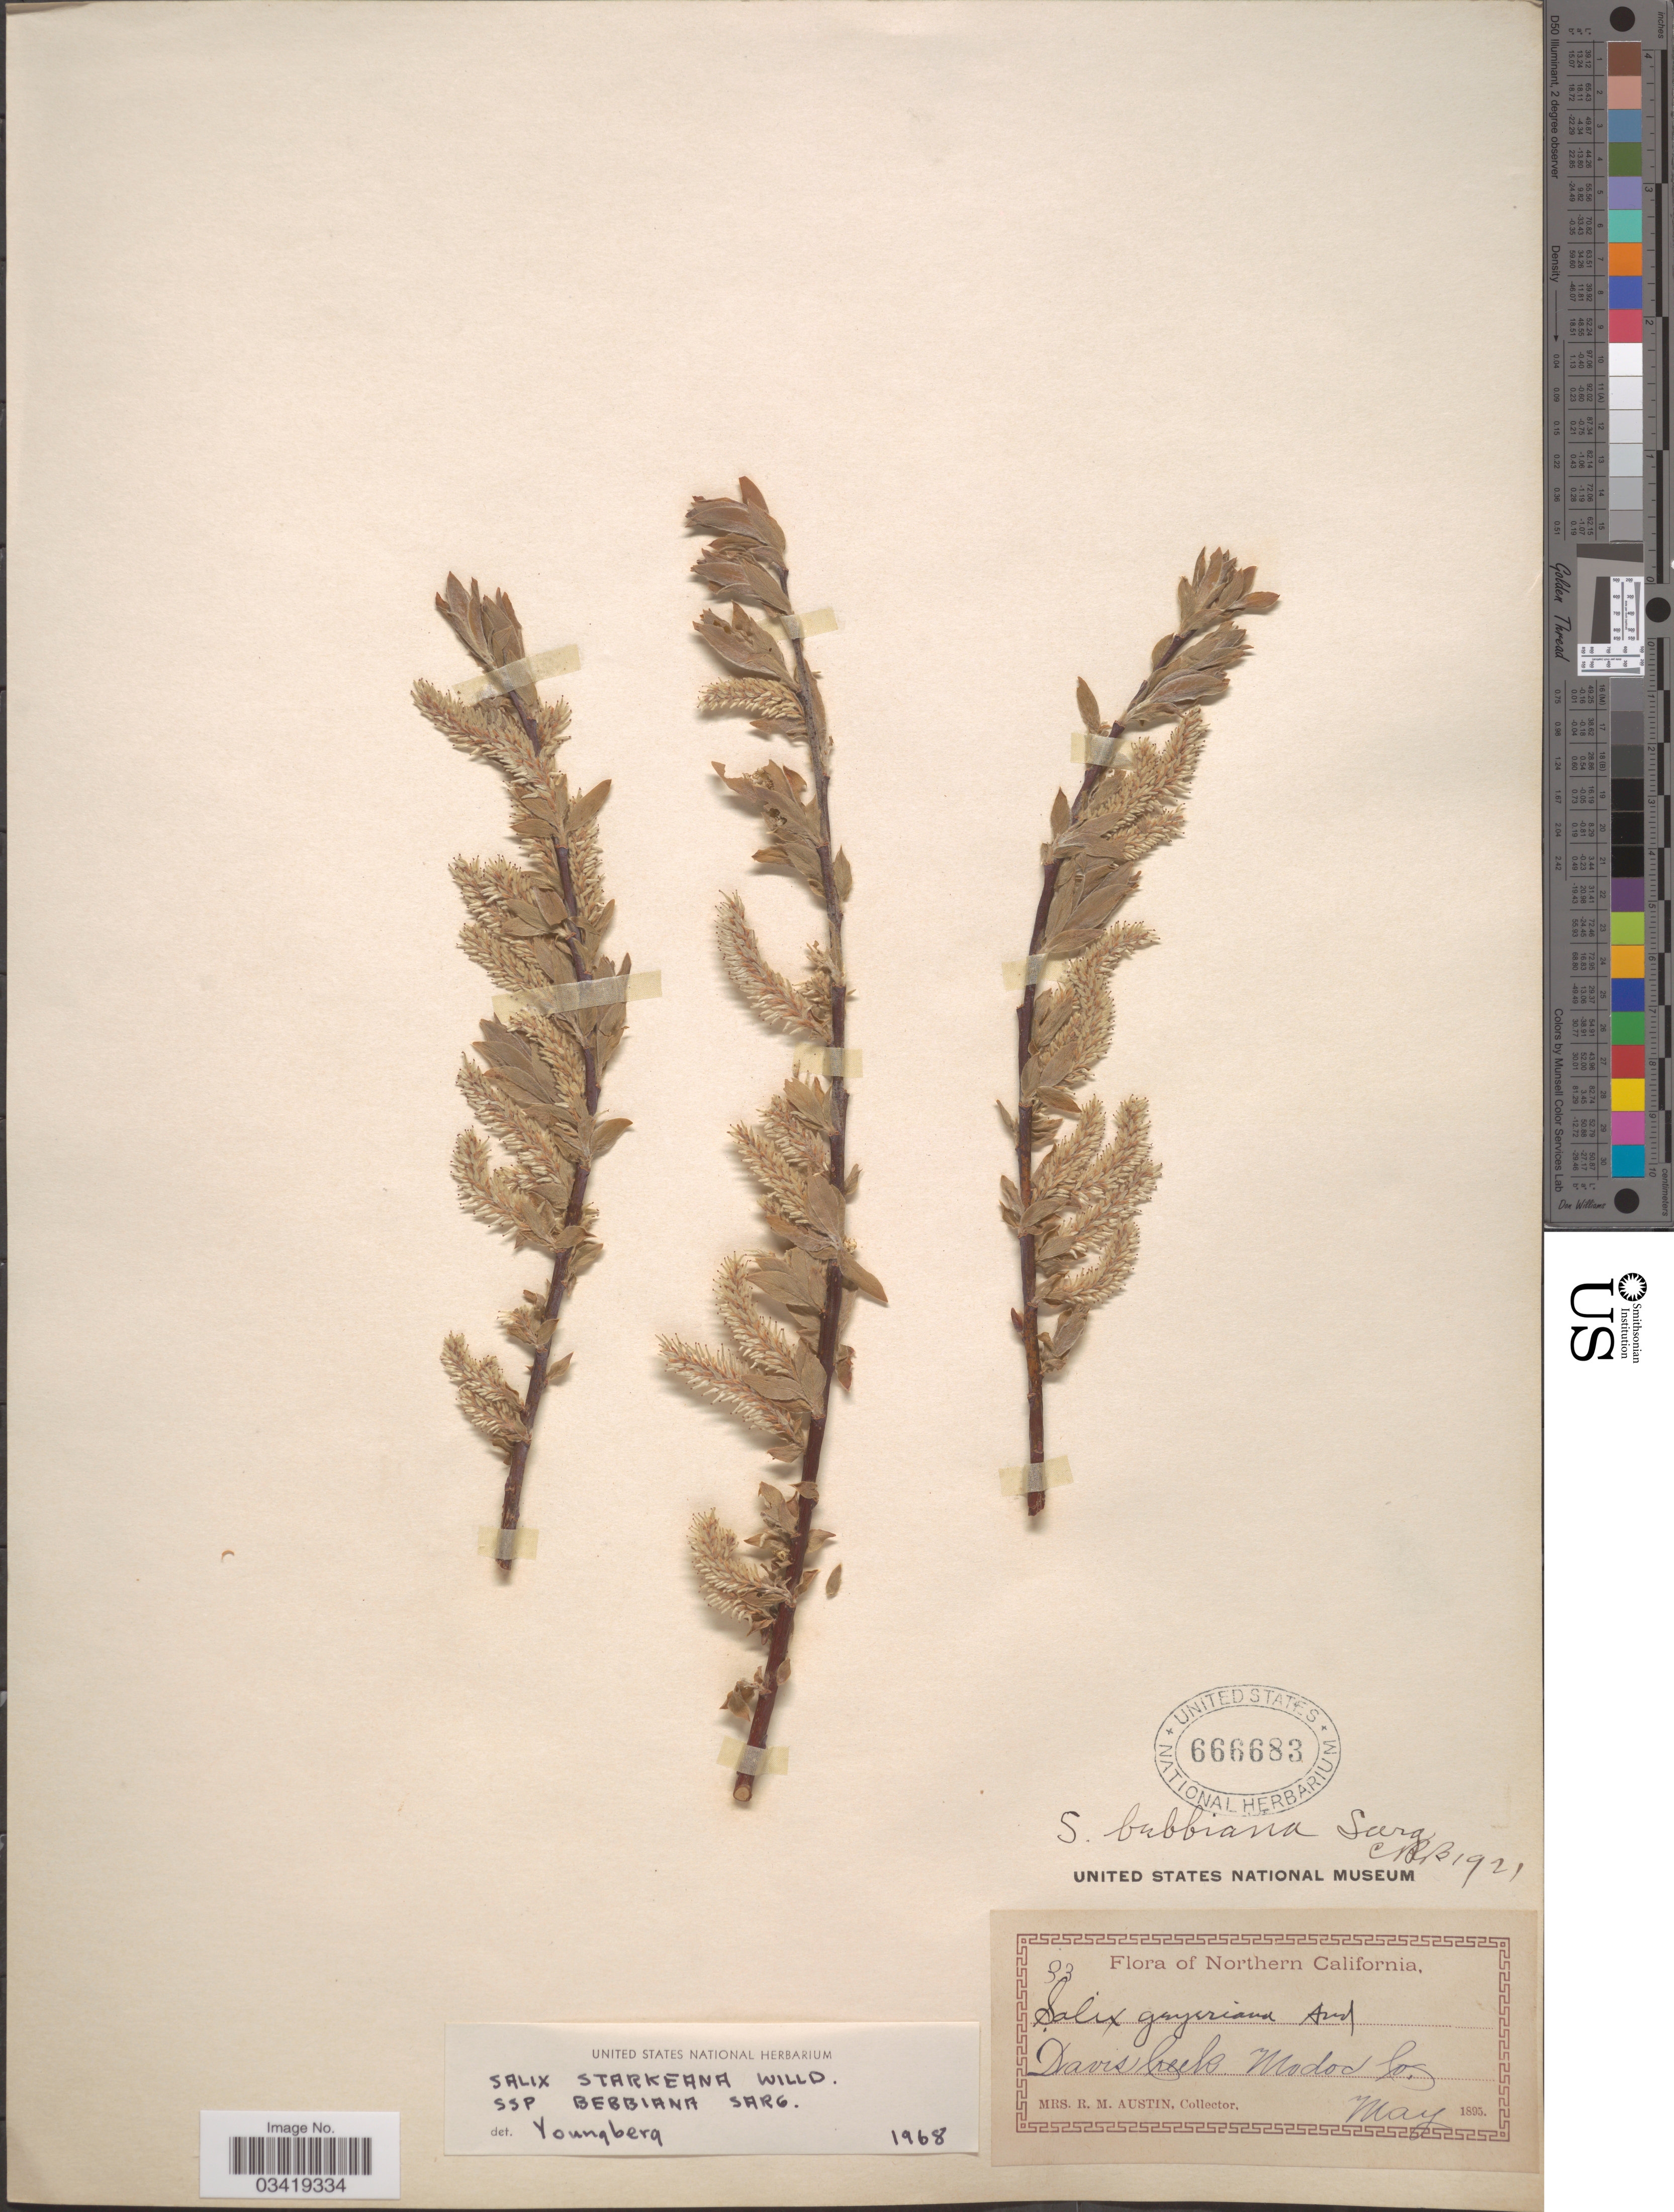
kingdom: Plantae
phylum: Tracheophyta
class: Magnoliopsida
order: Malpighiales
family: Salicaceae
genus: Salix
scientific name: Salix bebbiana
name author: Sarg.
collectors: R. Austin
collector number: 33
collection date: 1895-05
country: United States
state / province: California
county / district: Modoc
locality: Northern California. Davis Creek. Madoc Co.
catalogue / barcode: US 666683